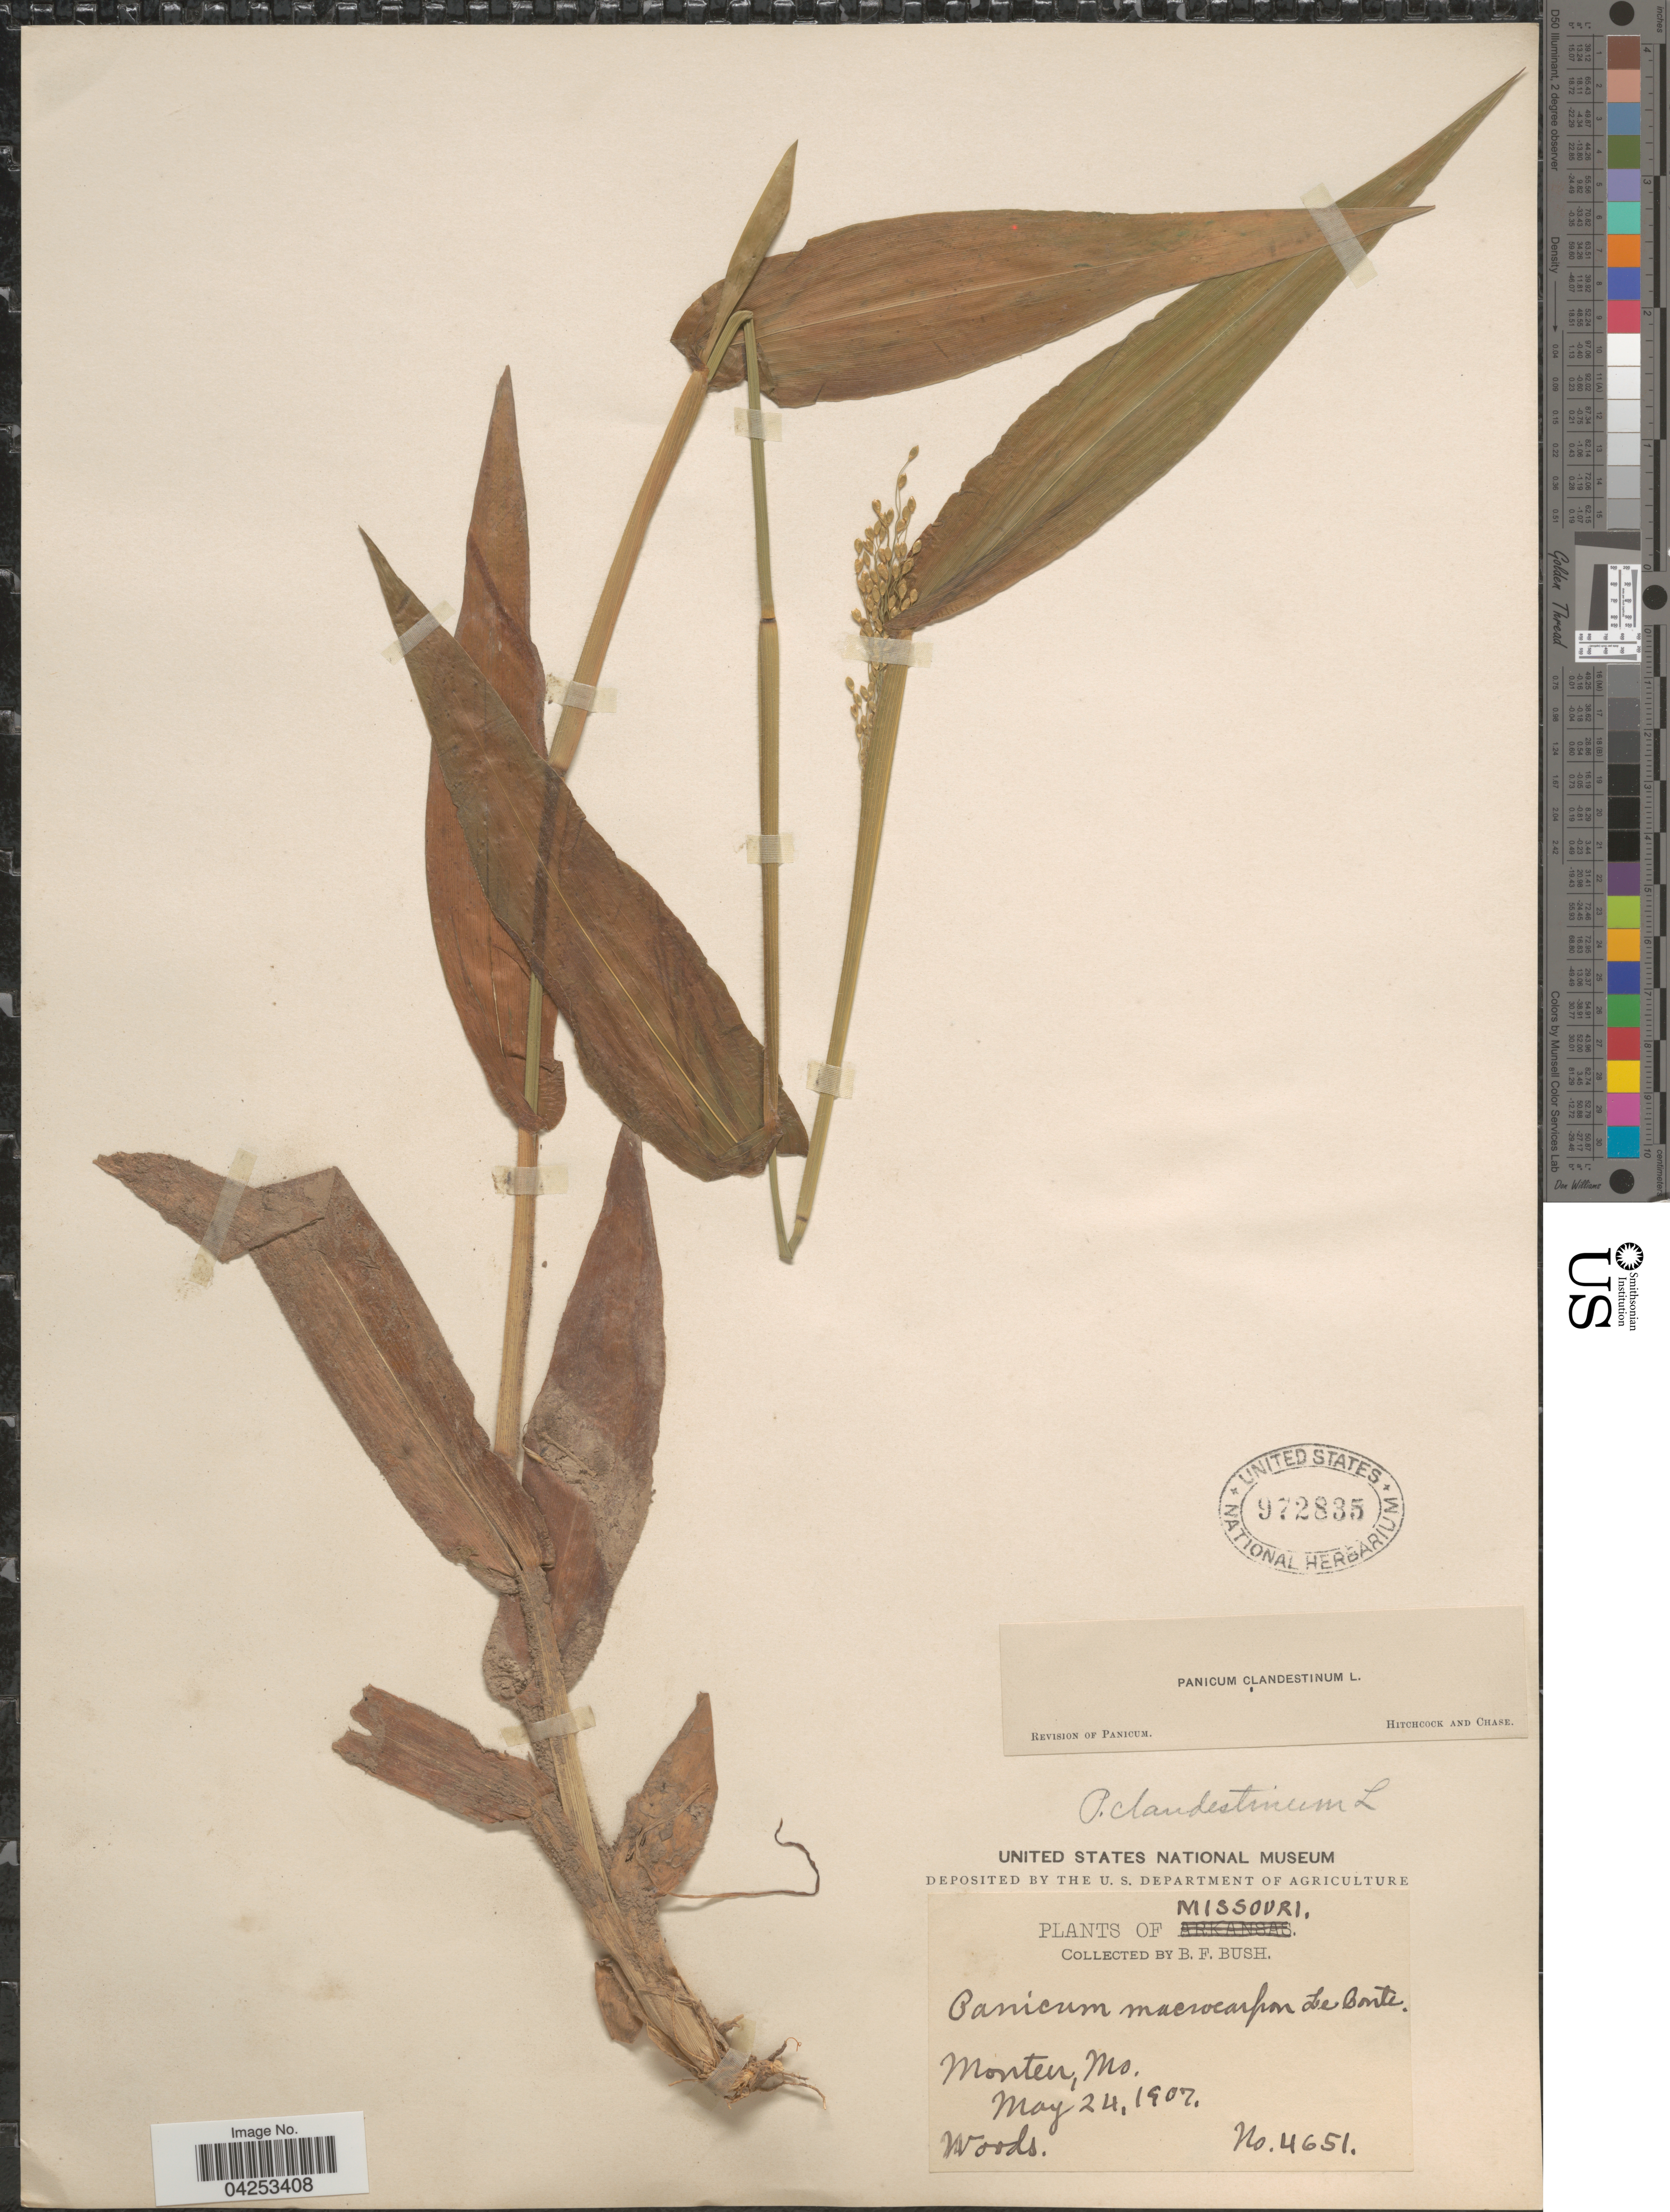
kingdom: Plantae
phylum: Tracheophyta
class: Liliopsida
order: Poales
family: Poaceae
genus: Dichanthelium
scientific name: Dichanthelium clandestinum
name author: (L.) Gould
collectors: B. F. Bush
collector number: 4651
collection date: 1907-05-24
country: United States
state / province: Missouri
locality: Monteer.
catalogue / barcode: US 972835